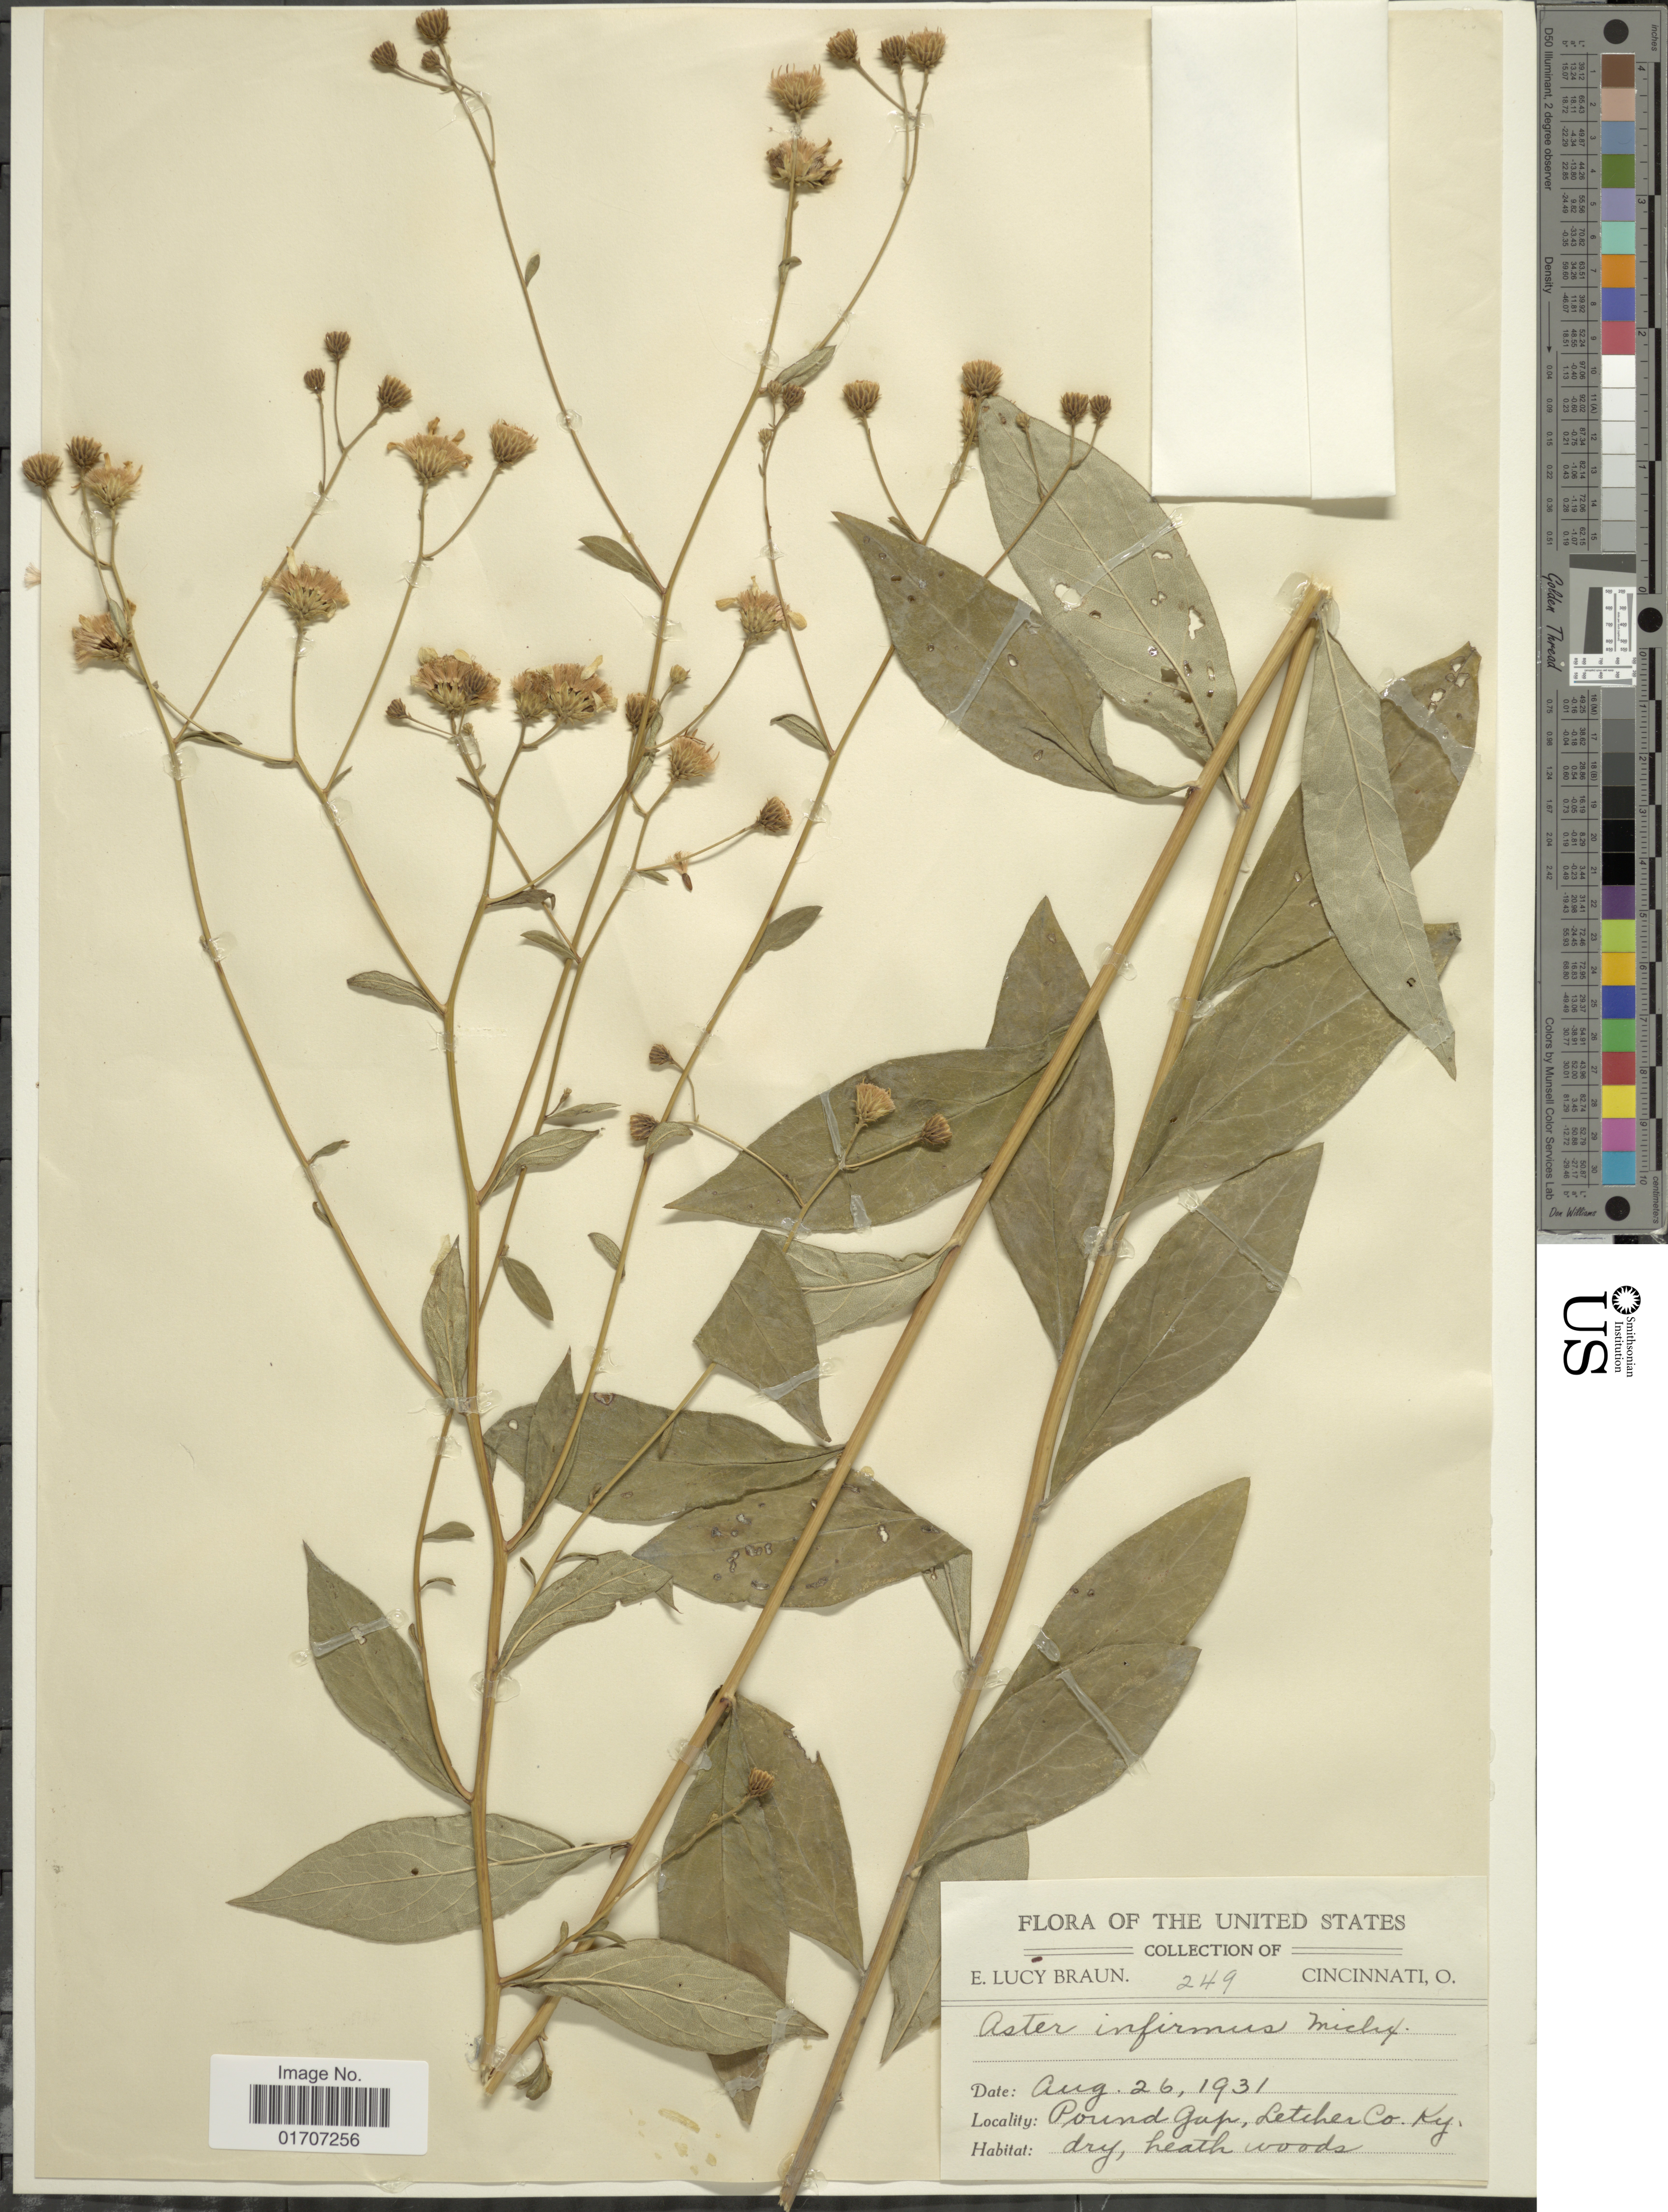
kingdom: Plantae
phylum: Tracheophyta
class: Magnoliopsida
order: Asterales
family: Asteraceae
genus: Doellingeria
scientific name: Doellingeria infirma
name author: (Michx.) Greene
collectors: E. L. Braun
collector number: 149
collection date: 1931-08-26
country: United States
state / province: Kentucky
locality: Pound Gap., Letcher Co., Ky.